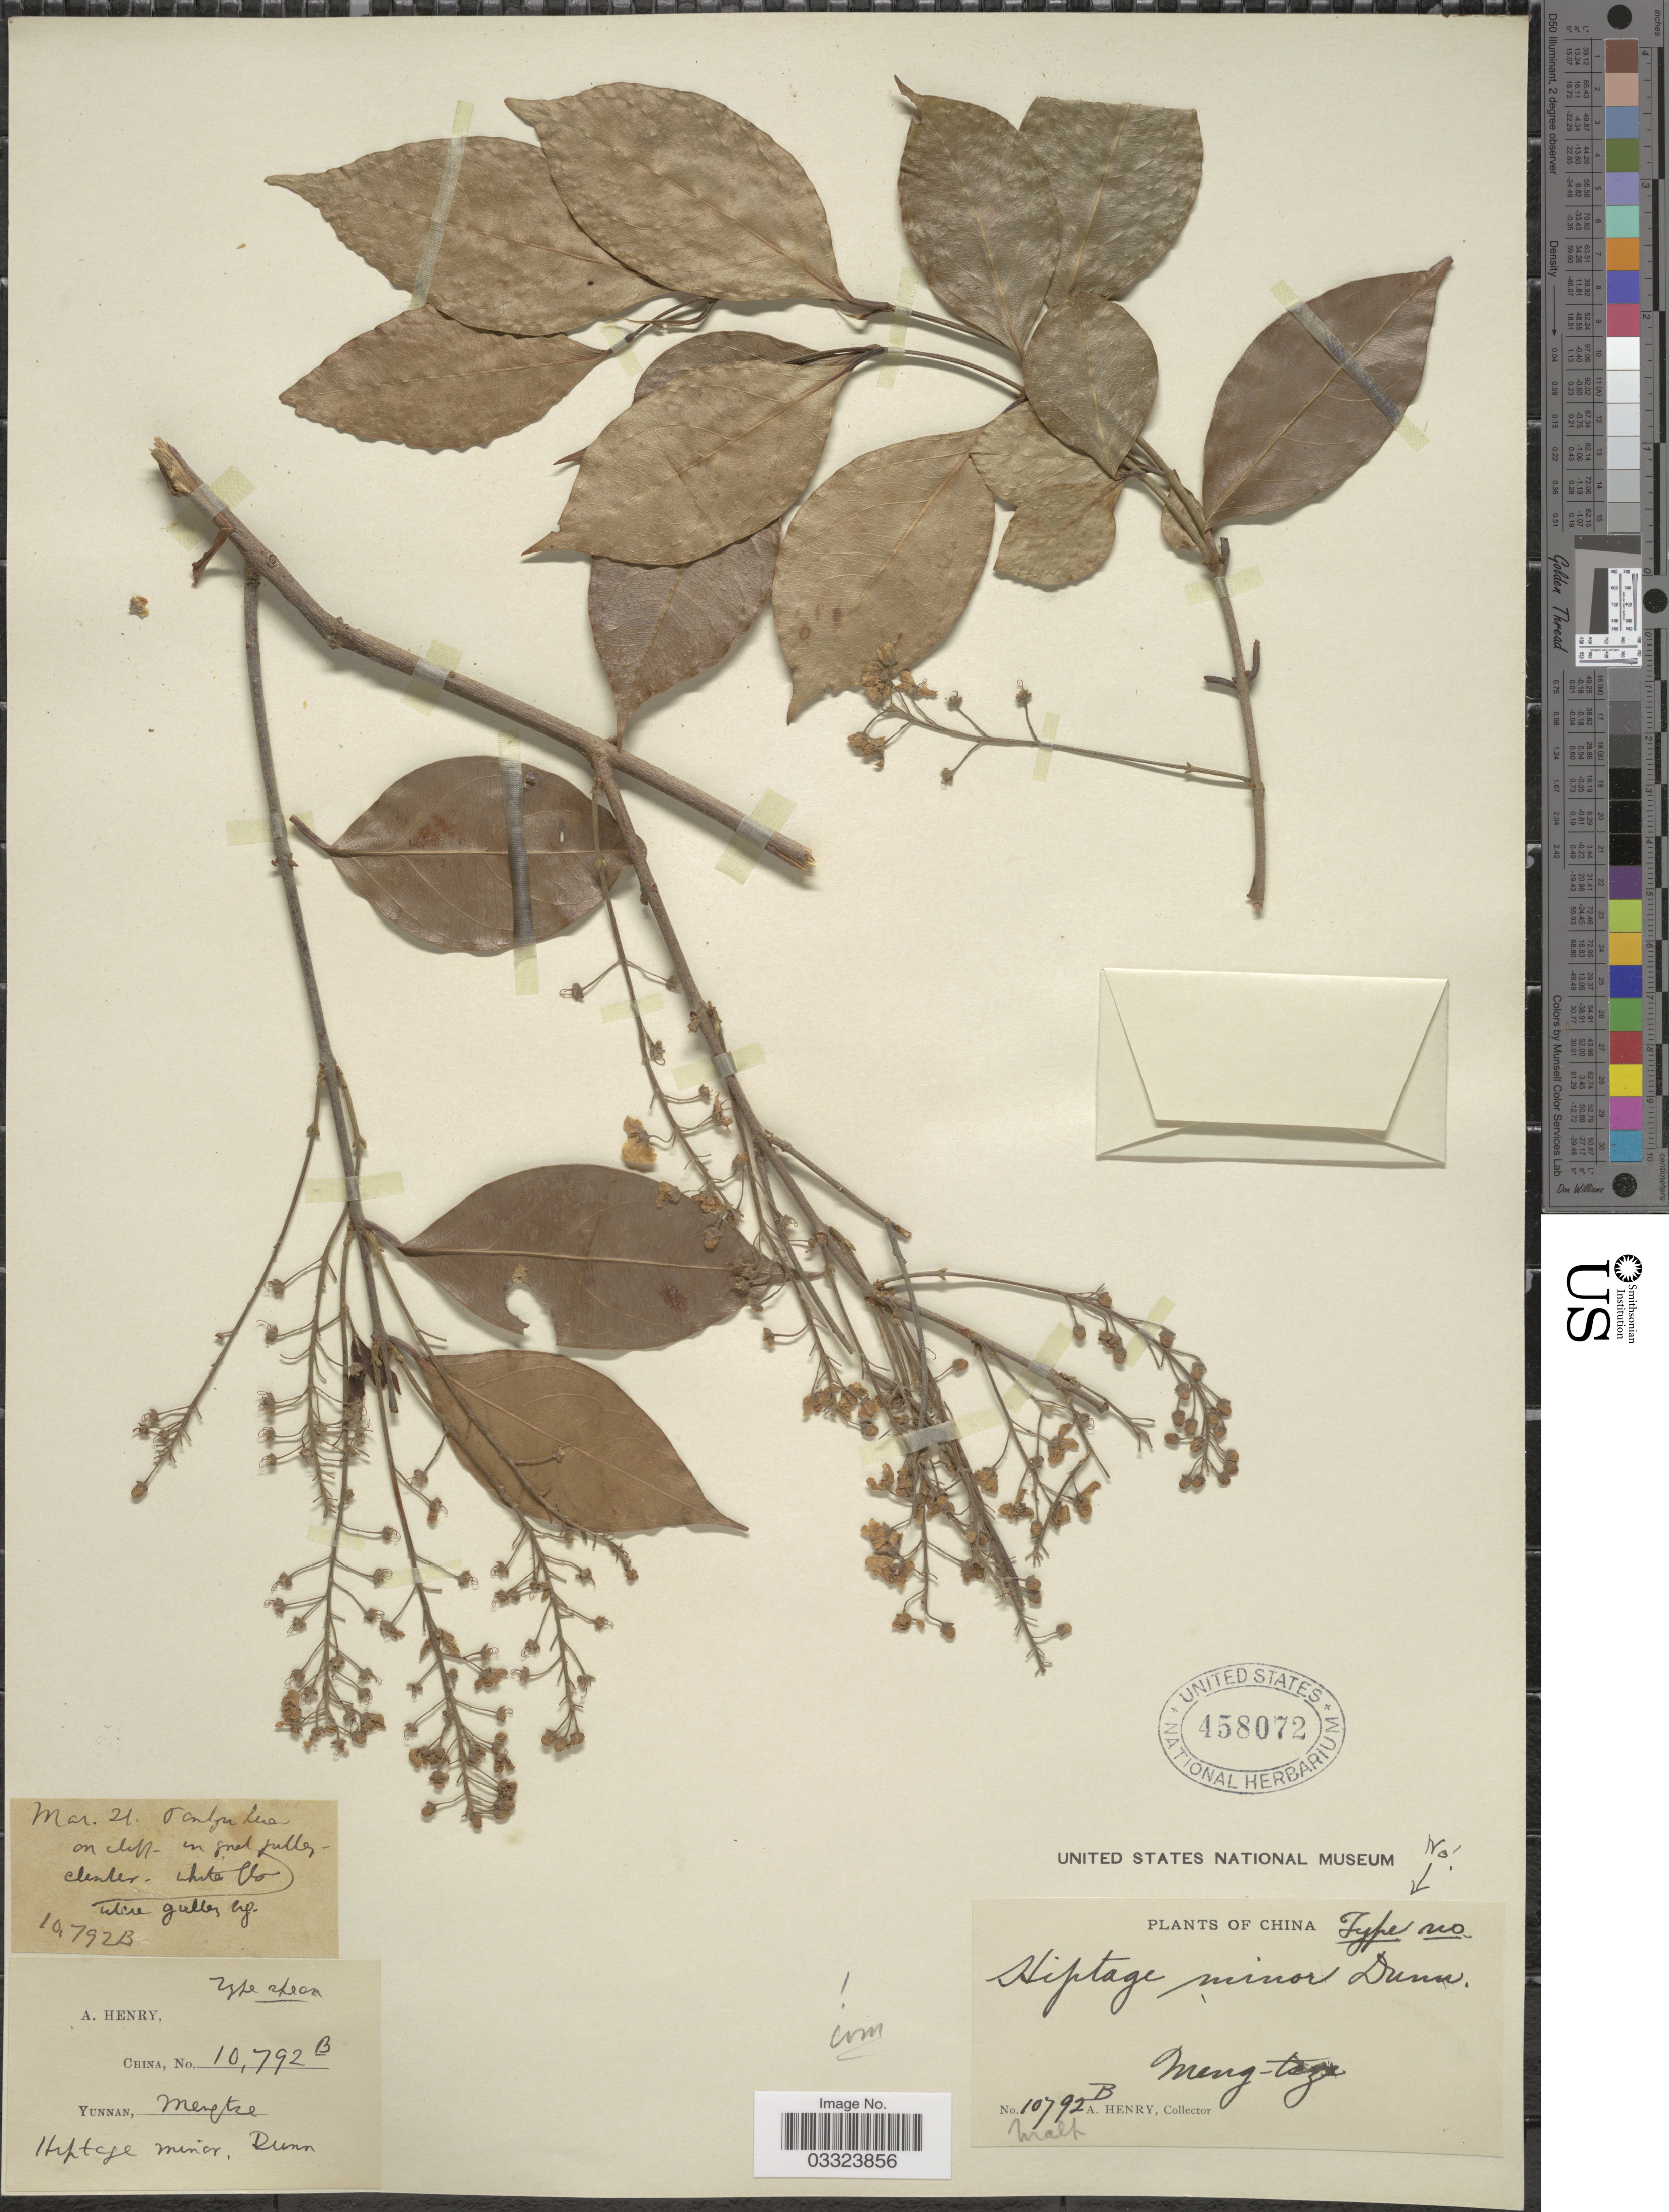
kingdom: Plantae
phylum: Tracheophyta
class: Magnoliopsida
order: Malpighiales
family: Malpighiaceae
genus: Hiptage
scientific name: Hiptage minor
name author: Dunn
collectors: A. Henry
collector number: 10792 B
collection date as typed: Transcribed d/m/y: /3/21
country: China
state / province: Yunnan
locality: Mengtze.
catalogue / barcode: US 458072